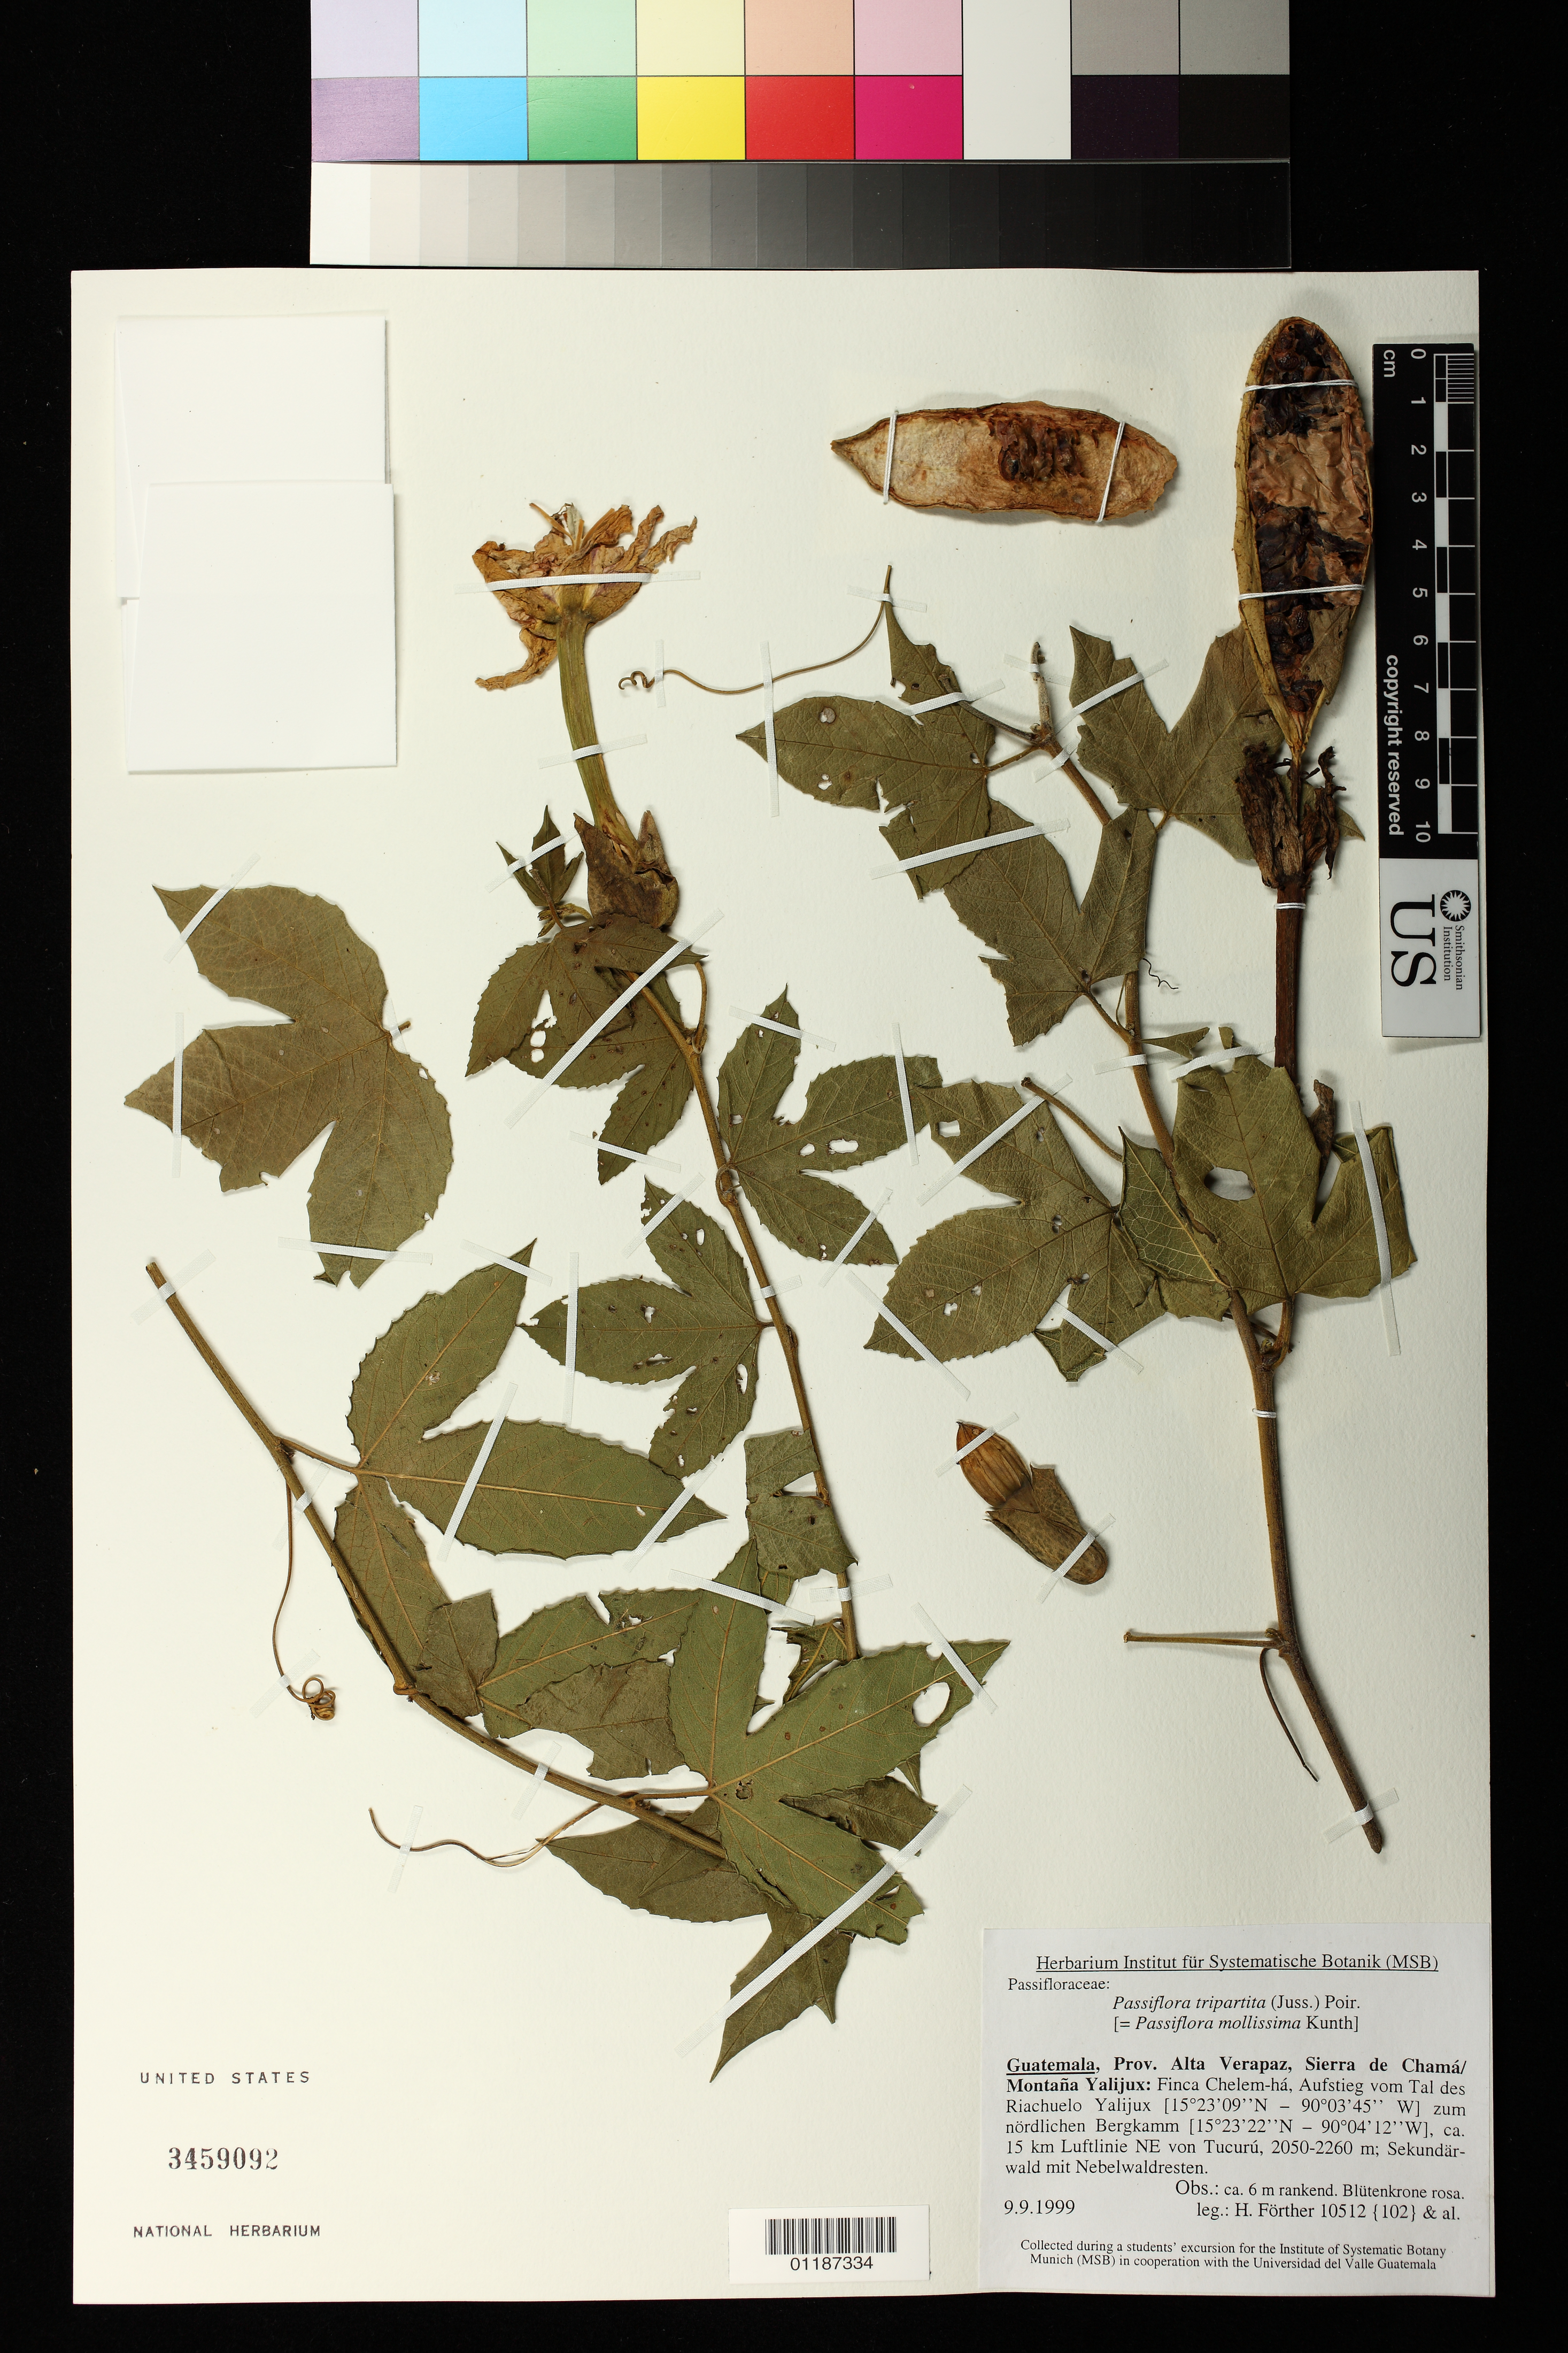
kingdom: Plantae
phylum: Tracheophyta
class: Magnoliopsida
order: Malpighiales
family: Passifloraceae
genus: Passiflora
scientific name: Passiflora mollissima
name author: (Kunth) L.H. Bailey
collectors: H. Fôrther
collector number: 10512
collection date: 1999-09-09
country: Guatemala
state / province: Alta Verapaz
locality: Sierra de Chama/Montana Yalijux ; Finca Chelem-ha, Aufstieg vom Tal des Riachuelo Yalijux (15°23'09" N - 90°03'45" W) zum nordlichen Bergkamm (15°23'22" N - 90°04'12" W), ca. 15 km Luftlinie NE von Tucuru; Sekundarwald mit Nebelwaldresten.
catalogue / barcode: US 3459092